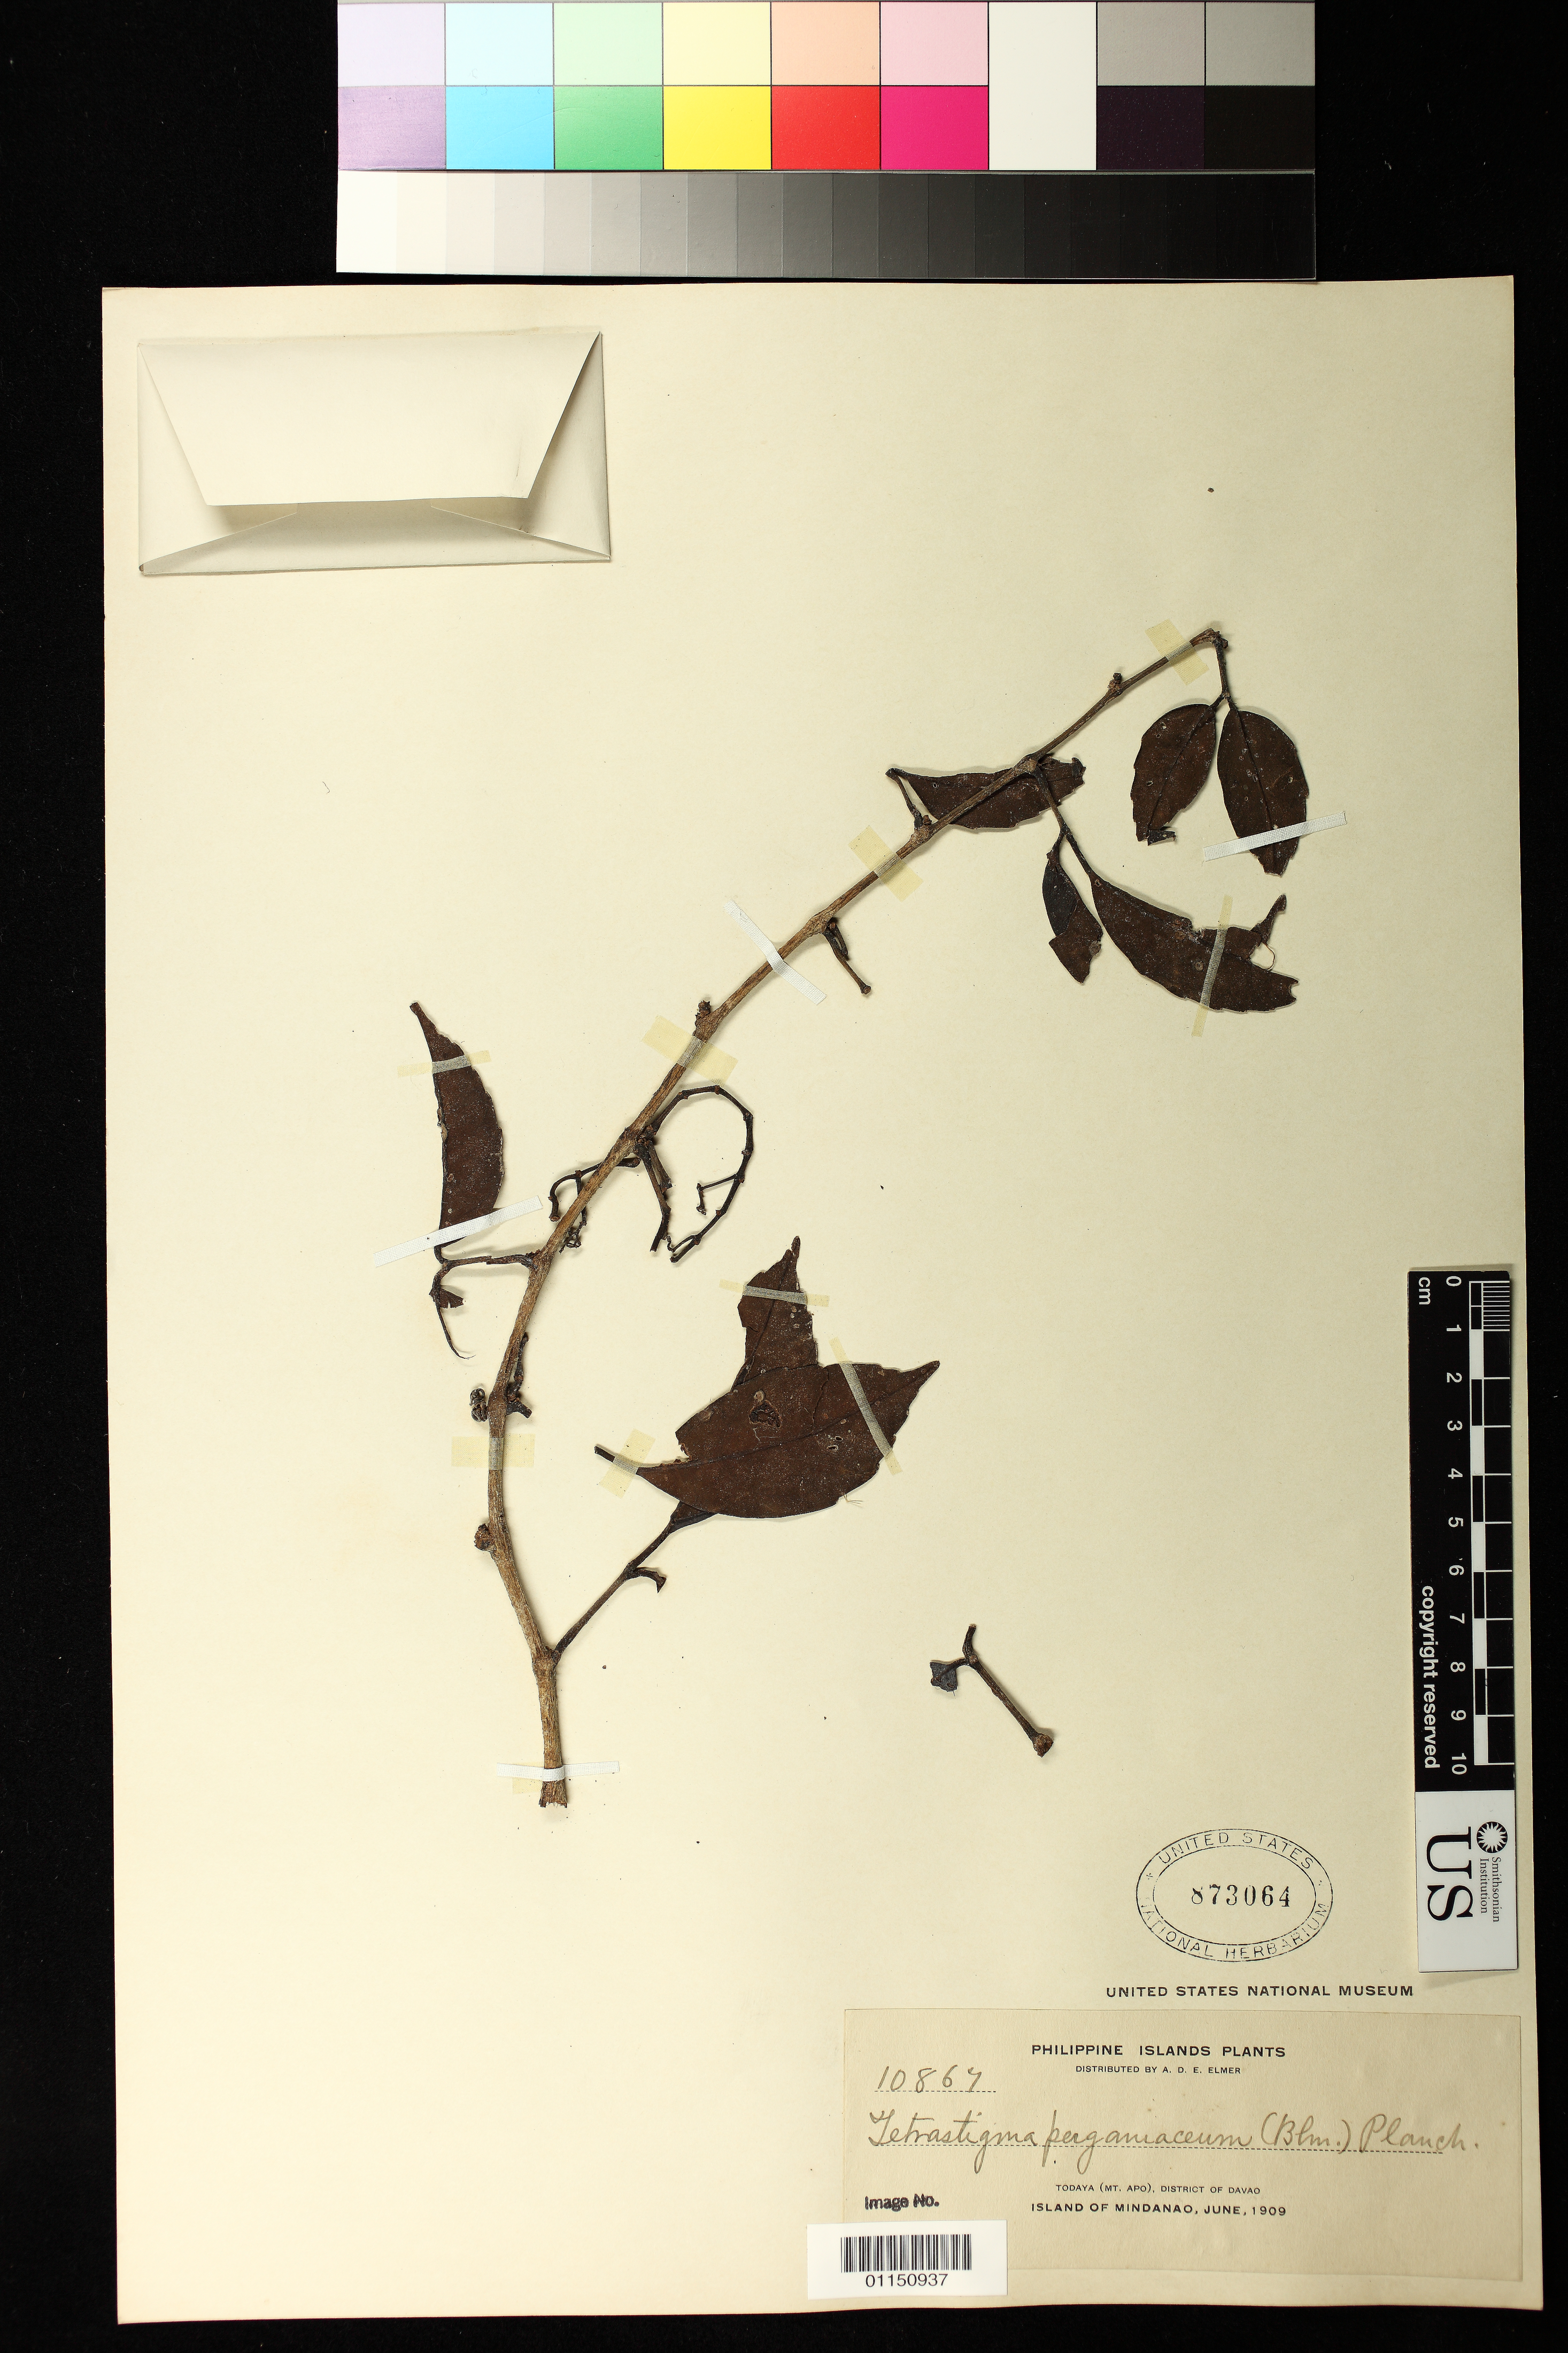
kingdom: Plantae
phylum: Tracheophyta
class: Magnoliopsida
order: Vitales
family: Vitaceae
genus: Tetrastigma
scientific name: Tetrastigma pergamaceum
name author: Planch.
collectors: A. D. E. Elmer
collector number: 10864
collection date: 1909-06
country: Philippines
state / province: Davao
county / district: Davao del Sur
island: Mindanao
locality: Todaya (Mt Apo).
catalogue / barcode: US 873064